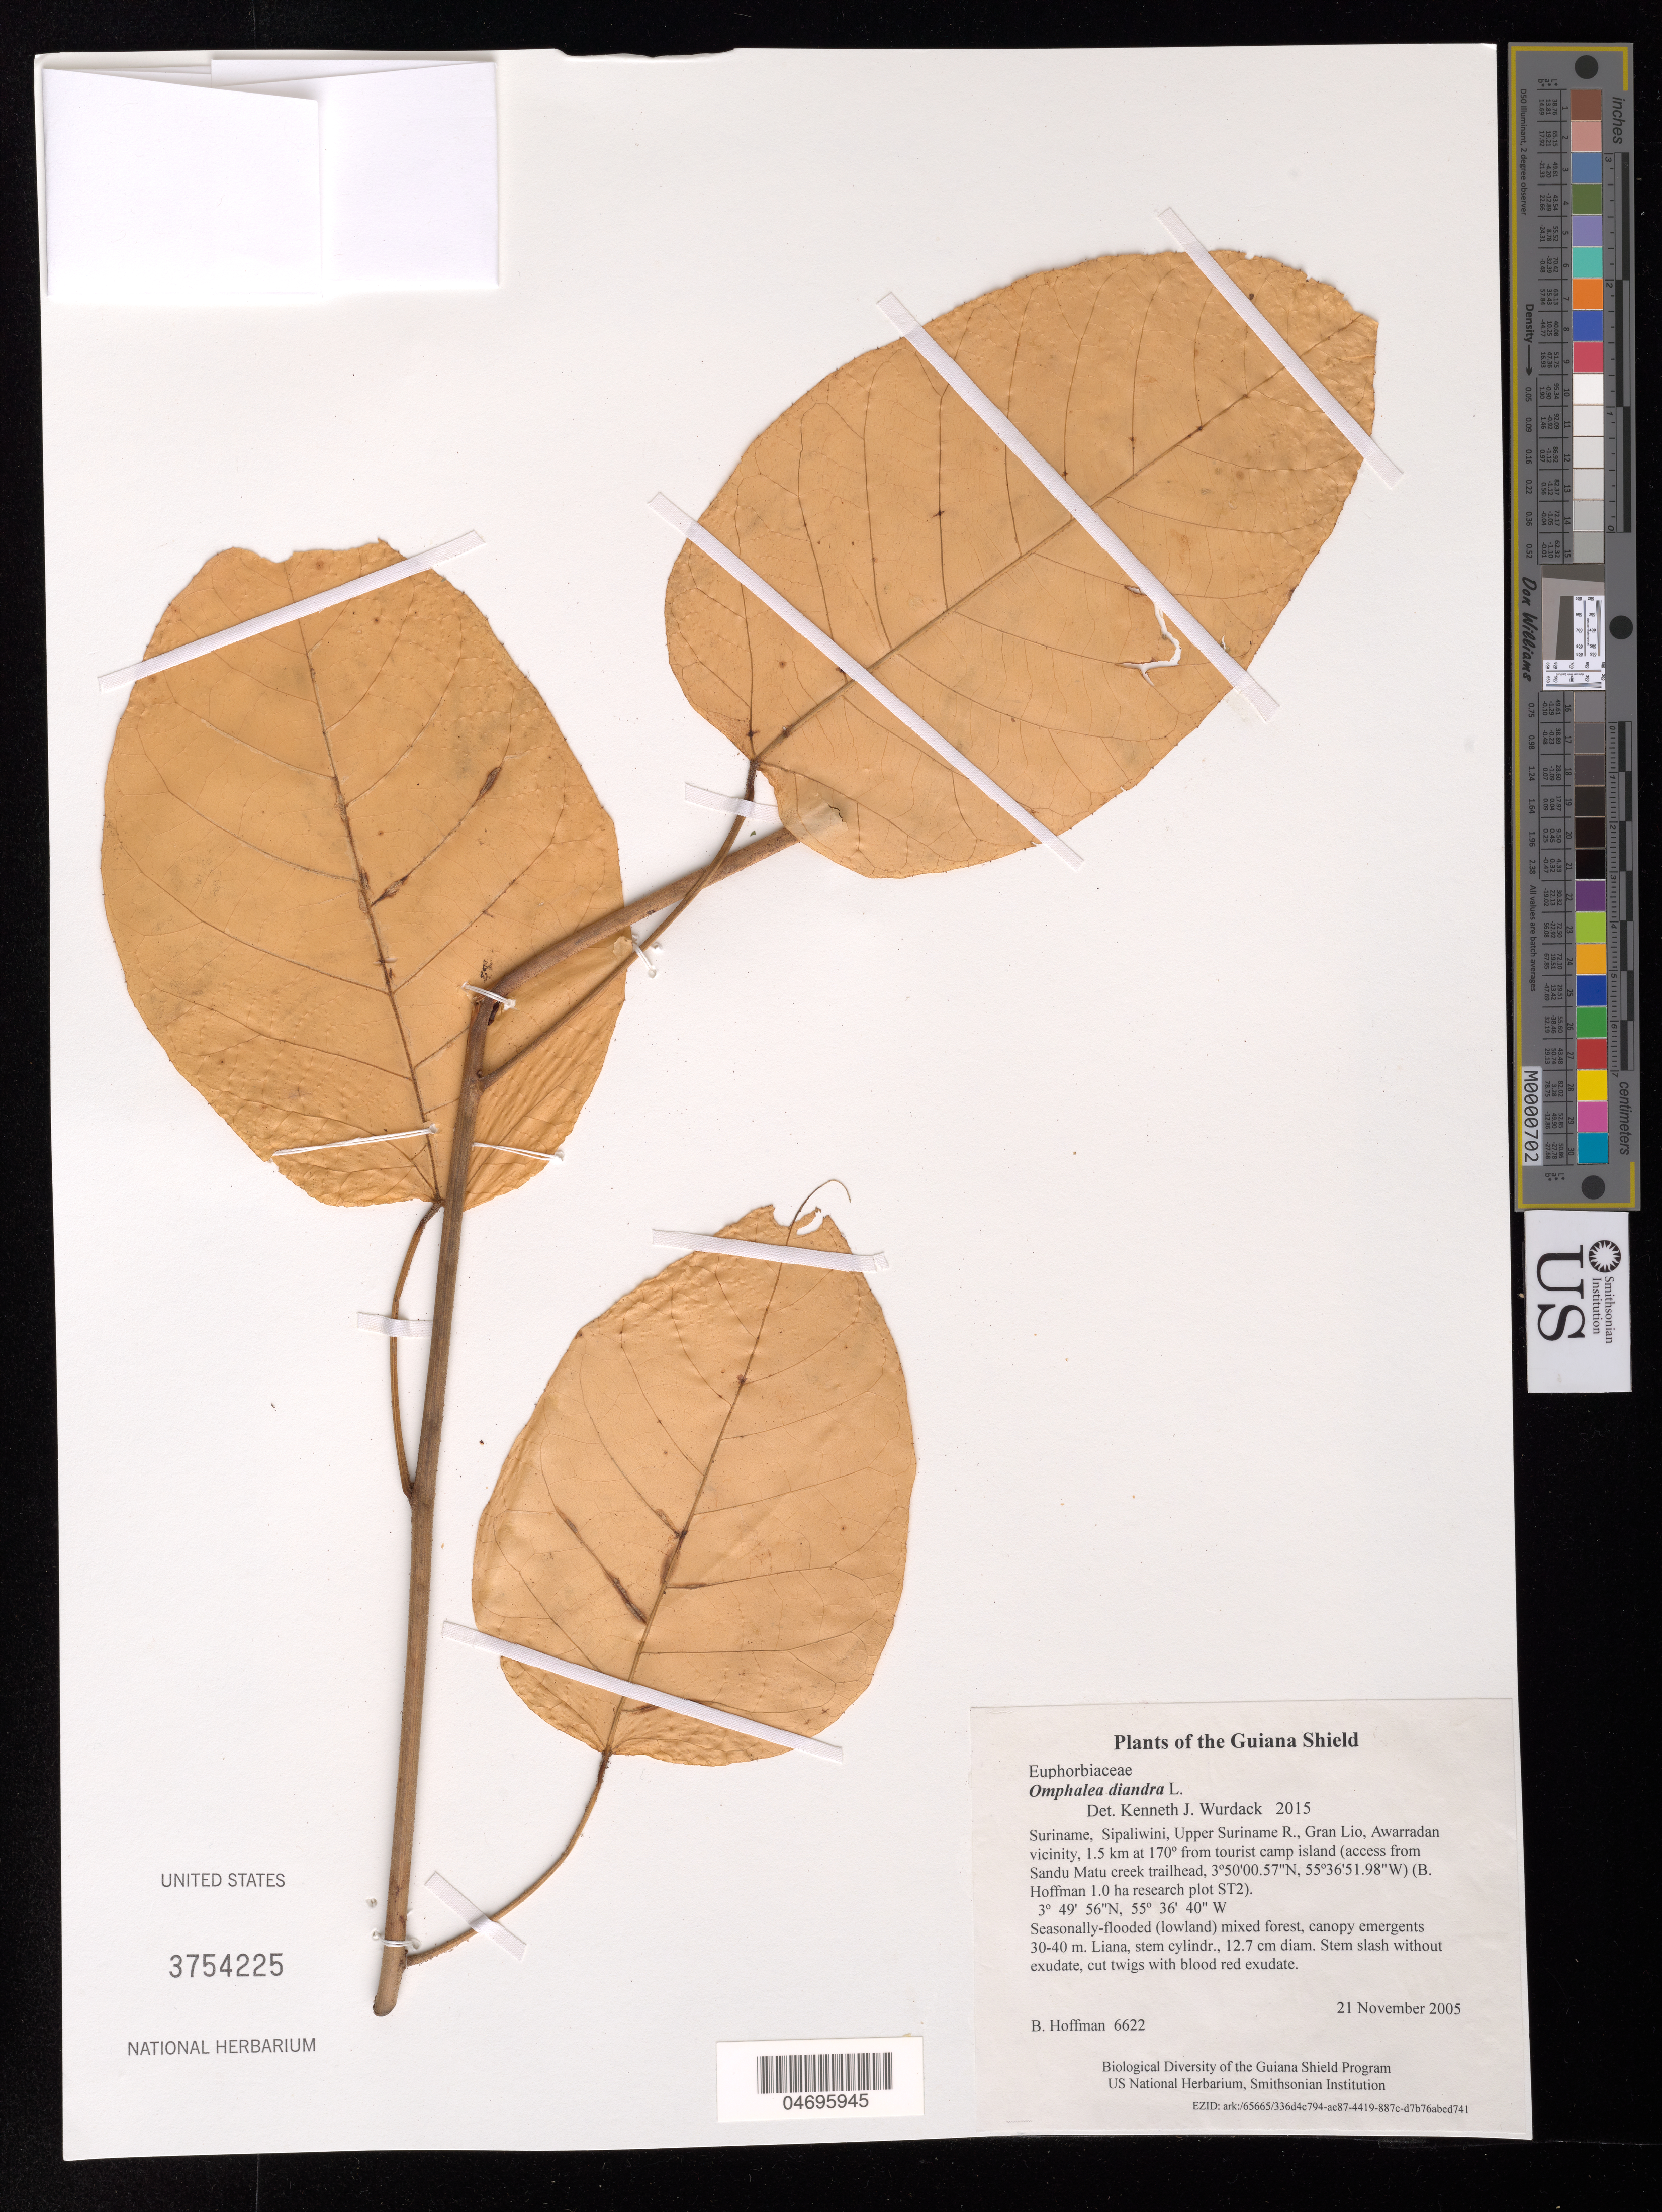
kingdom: Plantae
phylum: Tracheophyta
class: Magnoliopsida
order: Malpighiales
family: Euphorbiaceae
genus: Omphalea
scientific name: Omphalea diandra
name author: L.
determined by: Wurdack, Kenneth J., (US), Smithsonian Institution - National Museum of Natural History (UNITED STATES)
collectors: B. Hoffman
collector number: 6622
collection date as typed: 21 November 2005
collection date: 2005-11-21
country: Suriname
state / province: Sipaliwini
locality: Upper Suriname R., Gran Lio, Awarradan vicinity, 1.5 km at 170º from tourist camp island (access from Sandu Matu creek trailhead, 3º50'00.57"N, 55º36'51.98"W) (B. Hoffman 1.0 ha research plot ST2)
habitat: Seasonally-flooded (lowland) mixed forest, canopy emergents 30-40 m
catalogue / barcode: US 3754225